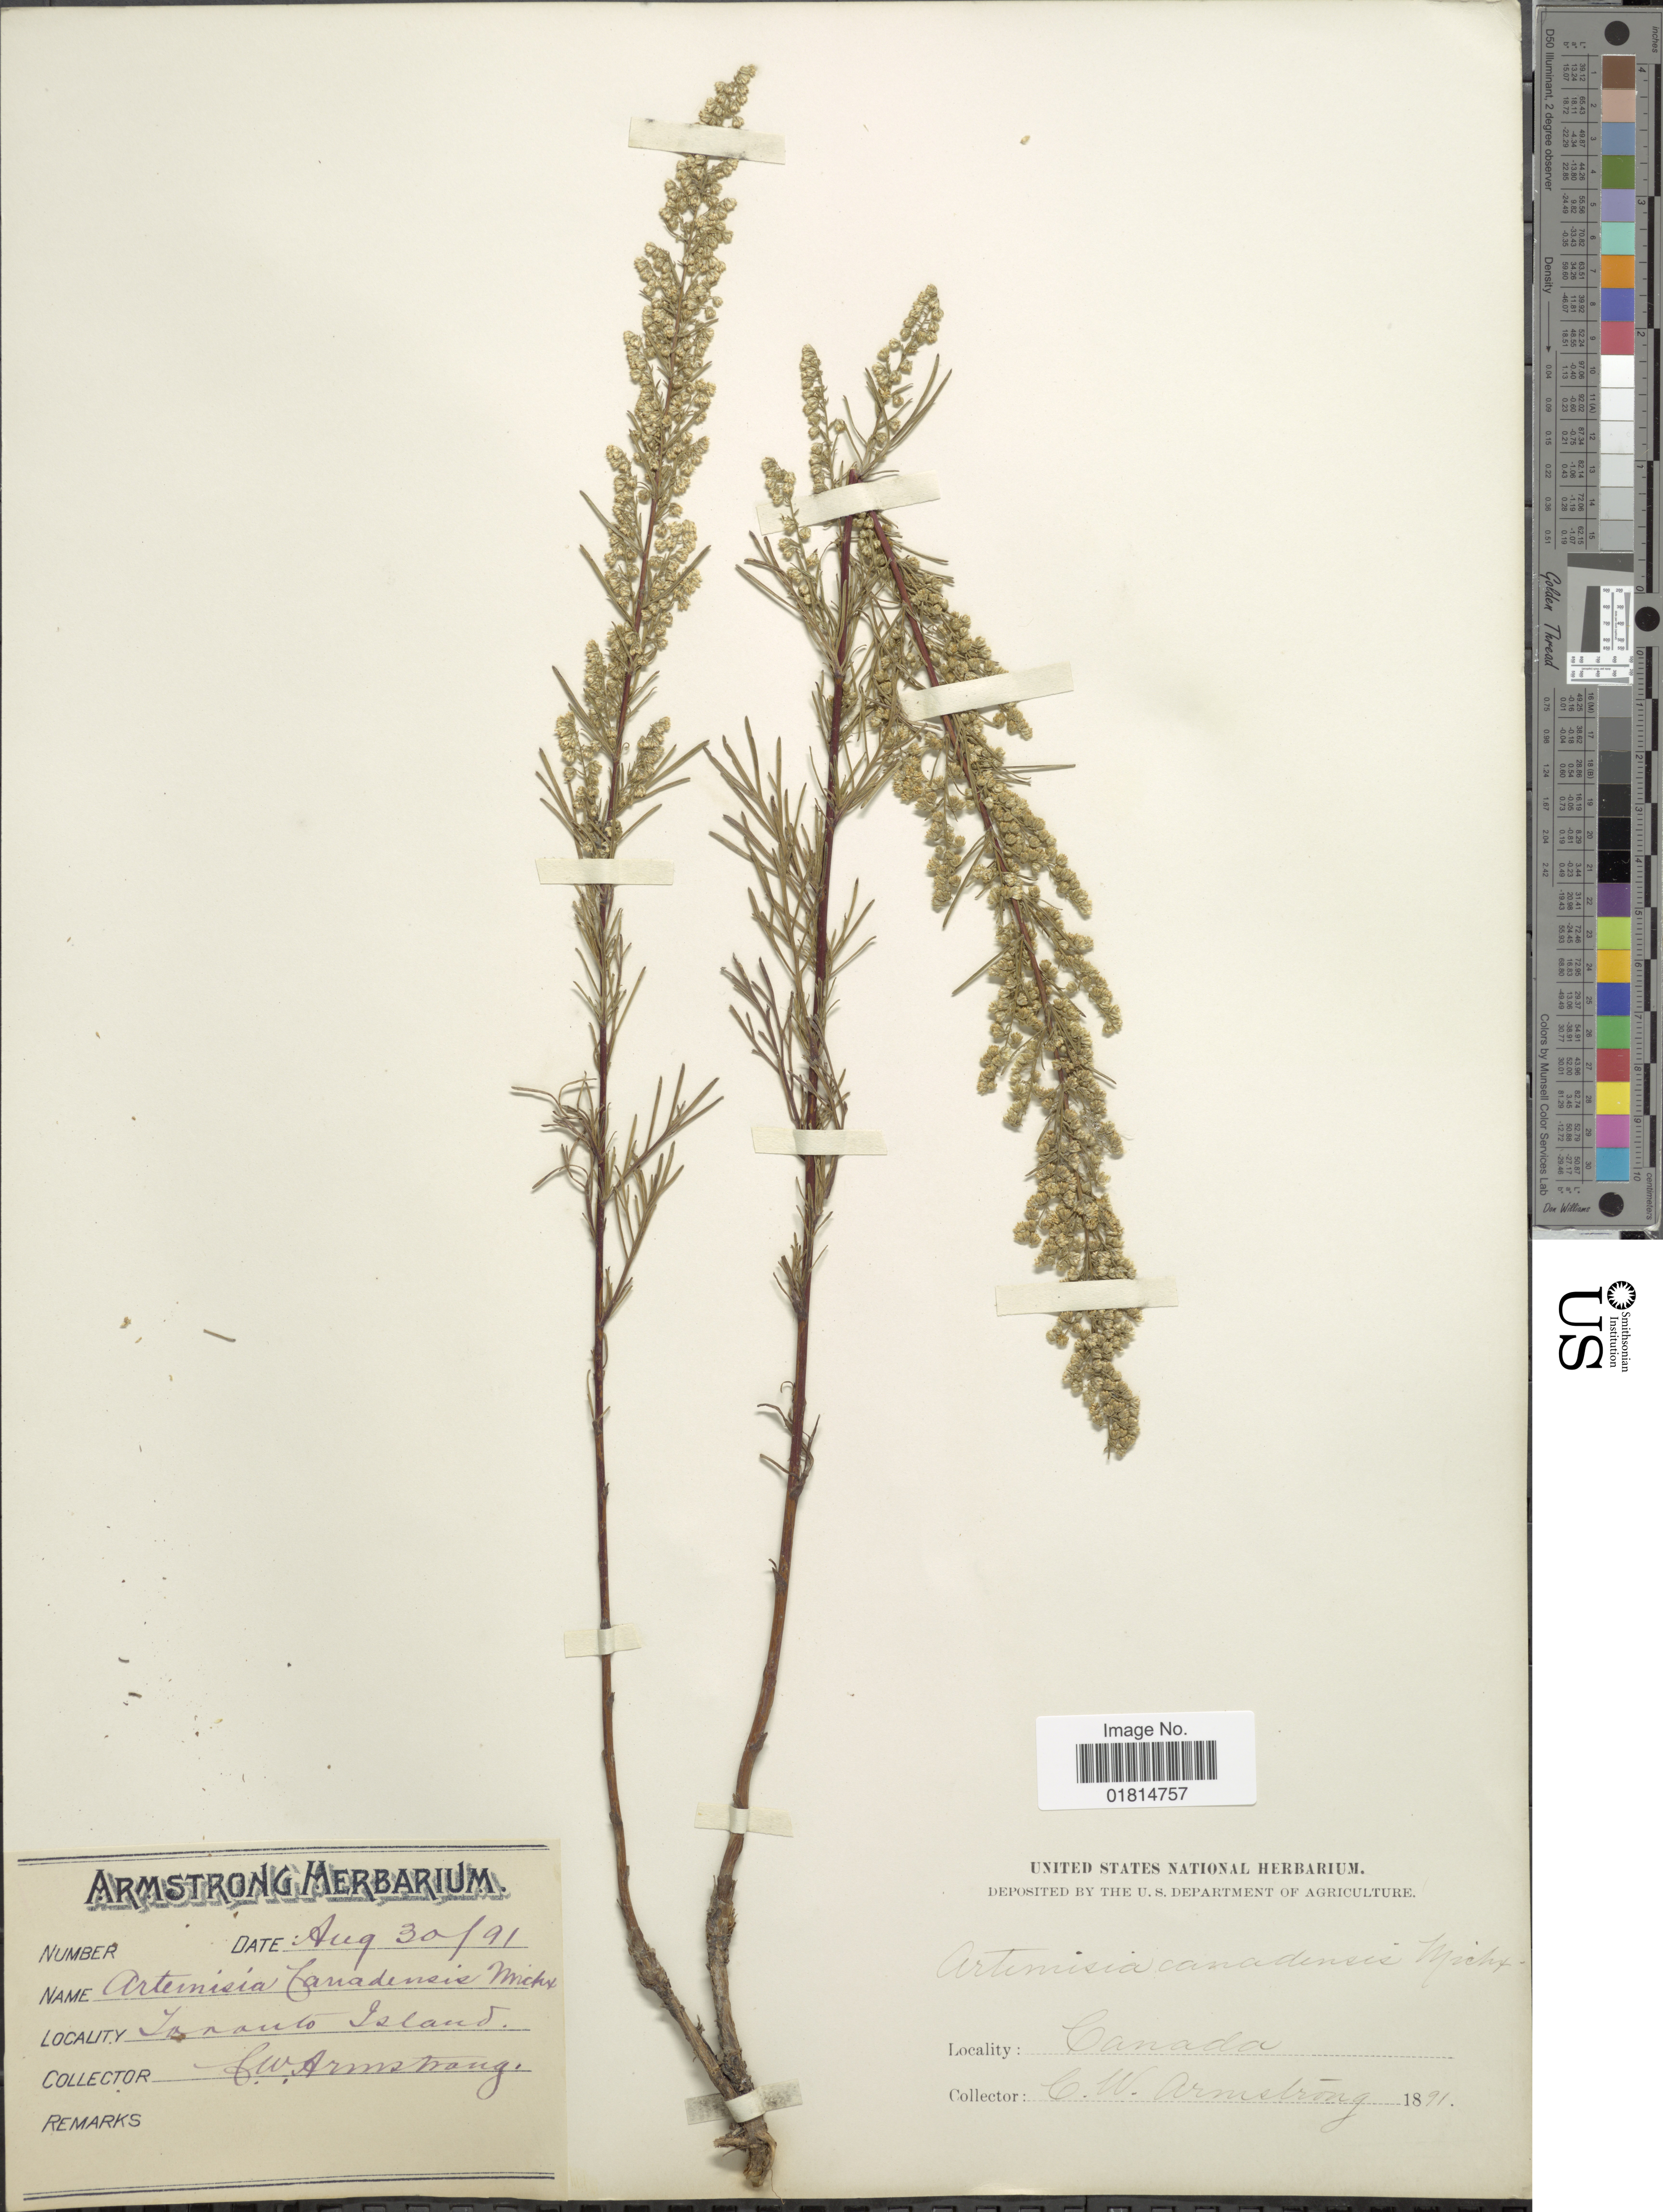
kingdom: Plantae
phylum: Tracheophyta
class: Magnoliopsida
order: Asterales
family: Asteraceae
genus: Artemisia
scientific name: Artemisia camporum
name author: Rydb.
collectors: C. W. Armstrong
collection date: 1891-08-30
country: Canada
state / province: Ontario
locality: Toronto Island